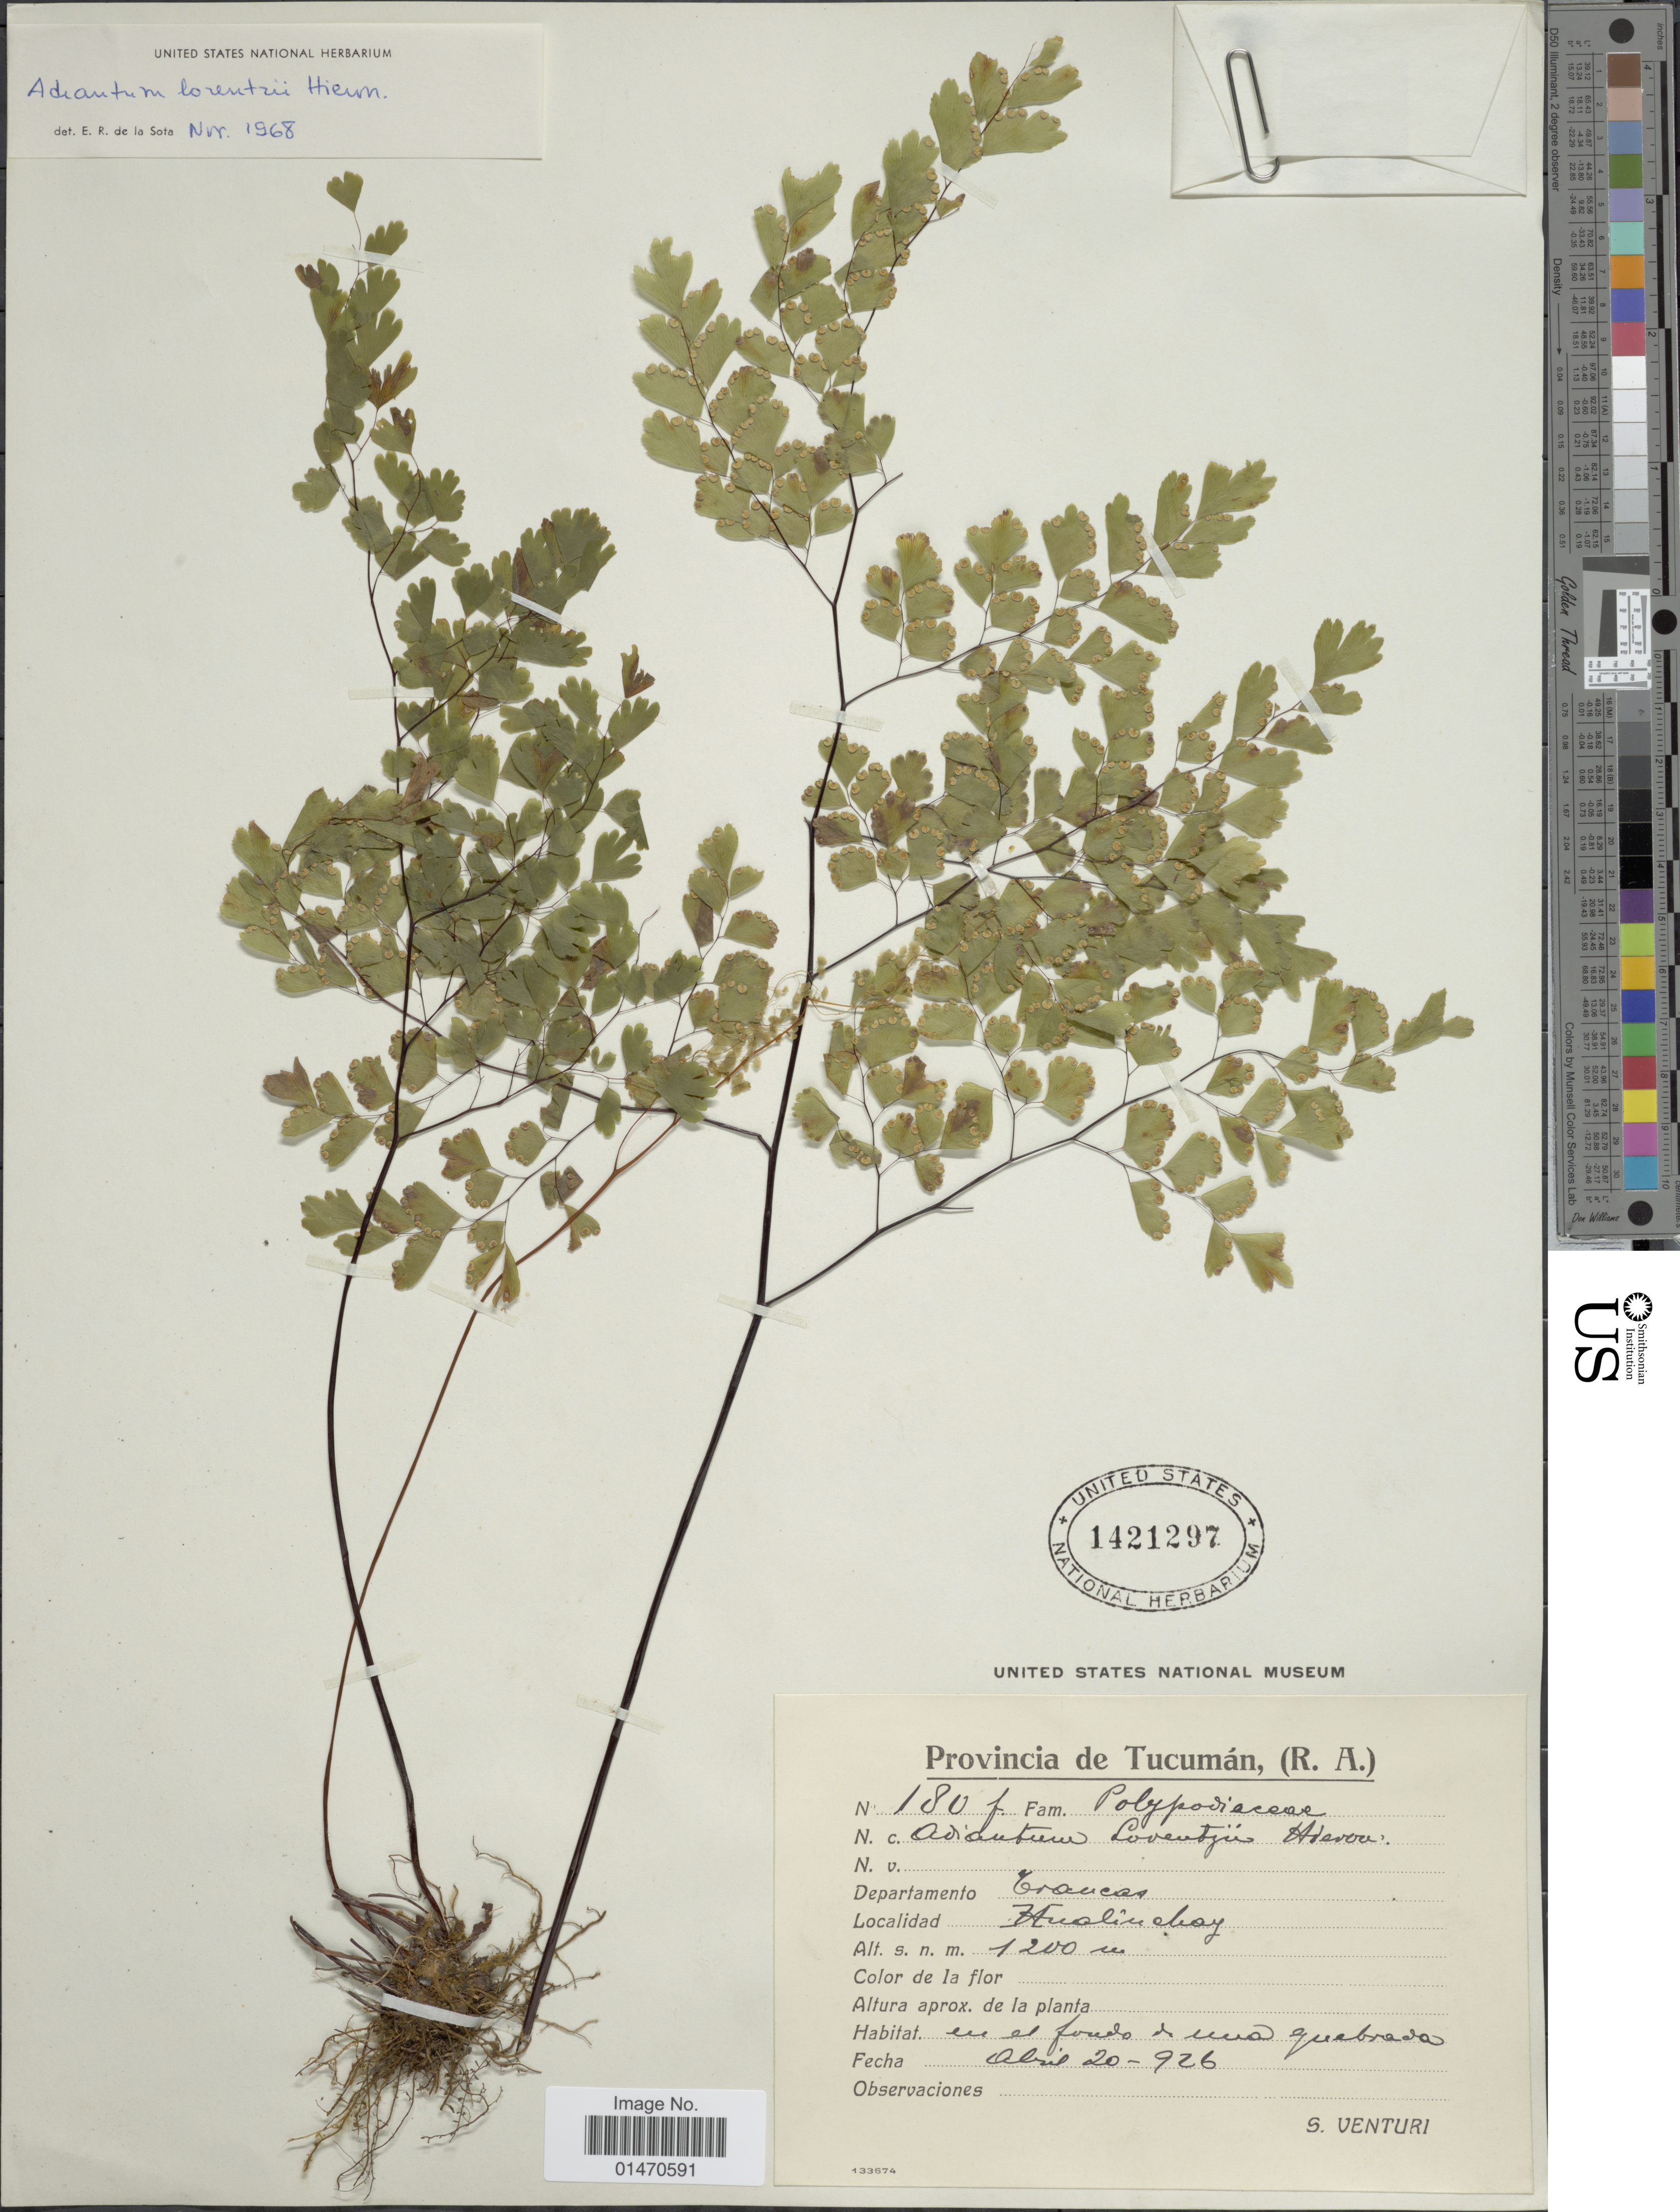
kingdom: Plantae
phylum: Tracheophyta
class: Polypodiopsida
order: Polypodiales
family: Pteridaceae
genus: Adiantum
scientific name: Adiantum lorentzii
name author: Hieron.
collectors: S. Venturi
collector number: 180f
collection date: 1926-04-20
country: Argentina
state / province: Tucumán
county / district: Trancas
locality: Hualinchay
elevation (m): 1200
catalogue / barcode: US 1421297